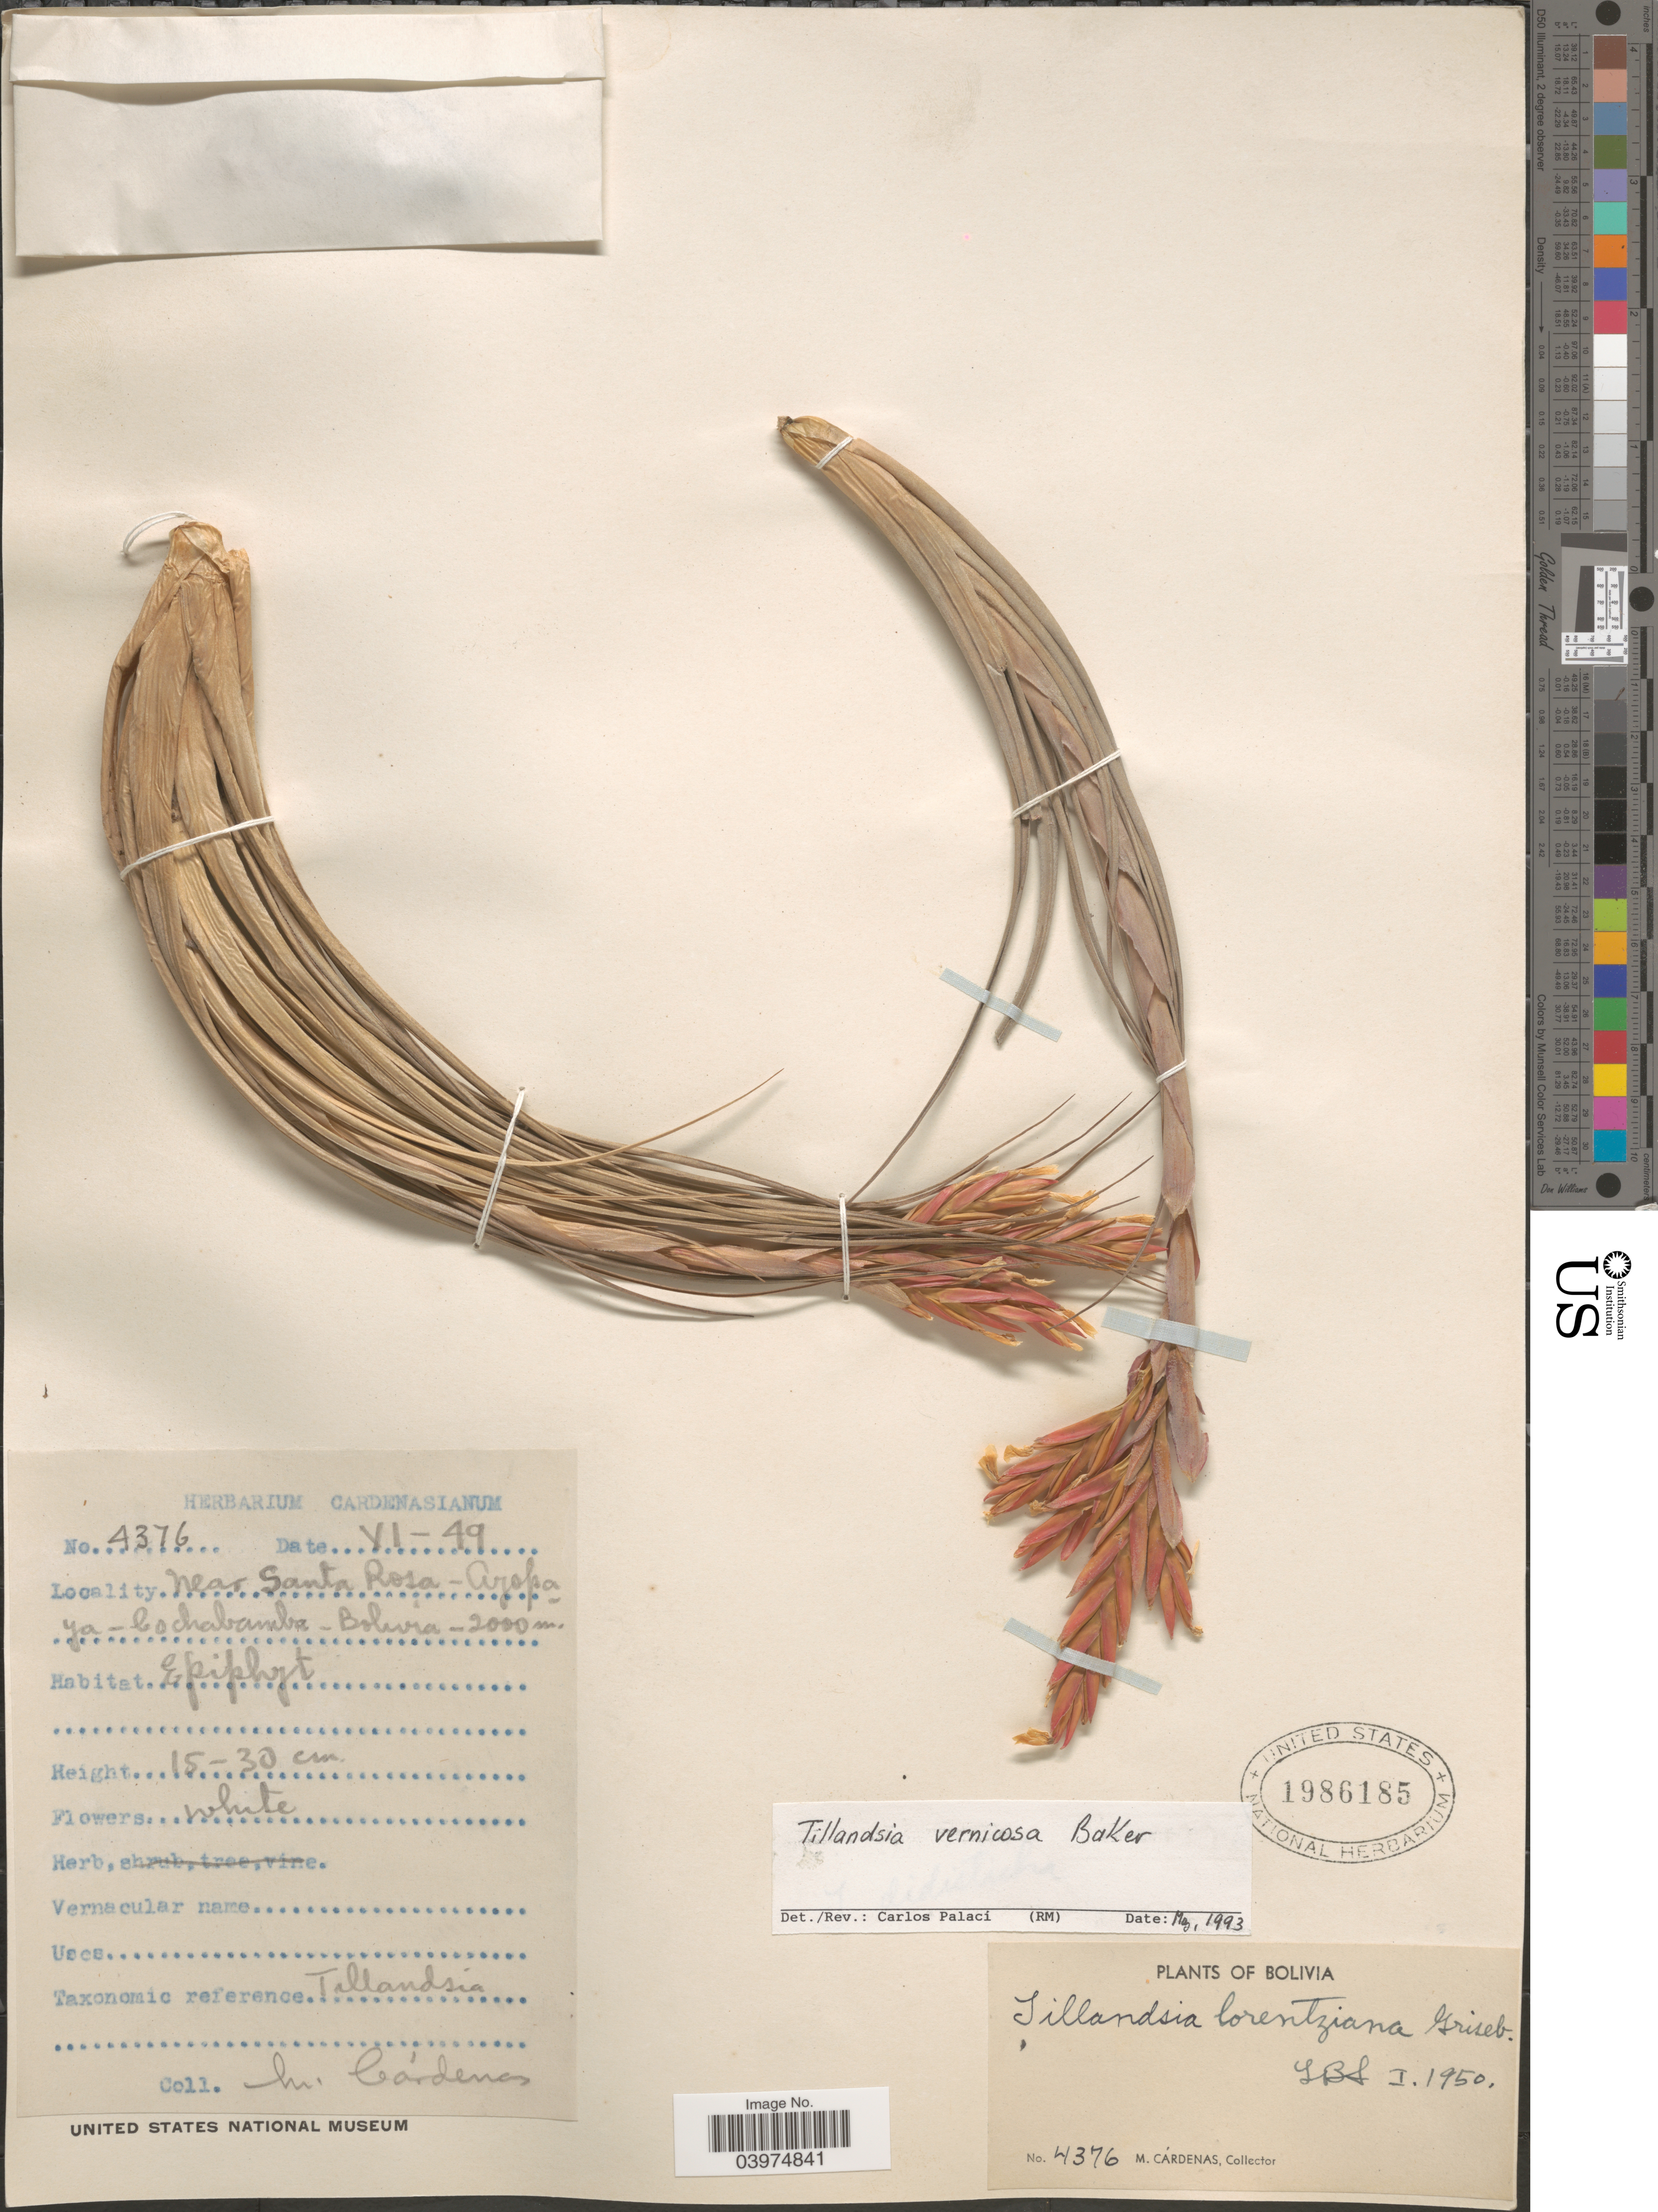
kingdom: Plantae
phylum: Tracheophyta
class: Liliopsida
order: Poales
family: Bromeliaceae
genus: Tillandsia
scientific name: Tillandsia vernicosa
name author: Baker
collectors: M. Cárdenas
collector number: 4376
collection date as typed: Transcribed d/m/y: /6/49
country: Bolivia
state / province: Cochabamba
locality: Near Santa Rosa - Ayopaya.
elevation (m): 2000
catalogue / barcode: US 1986185